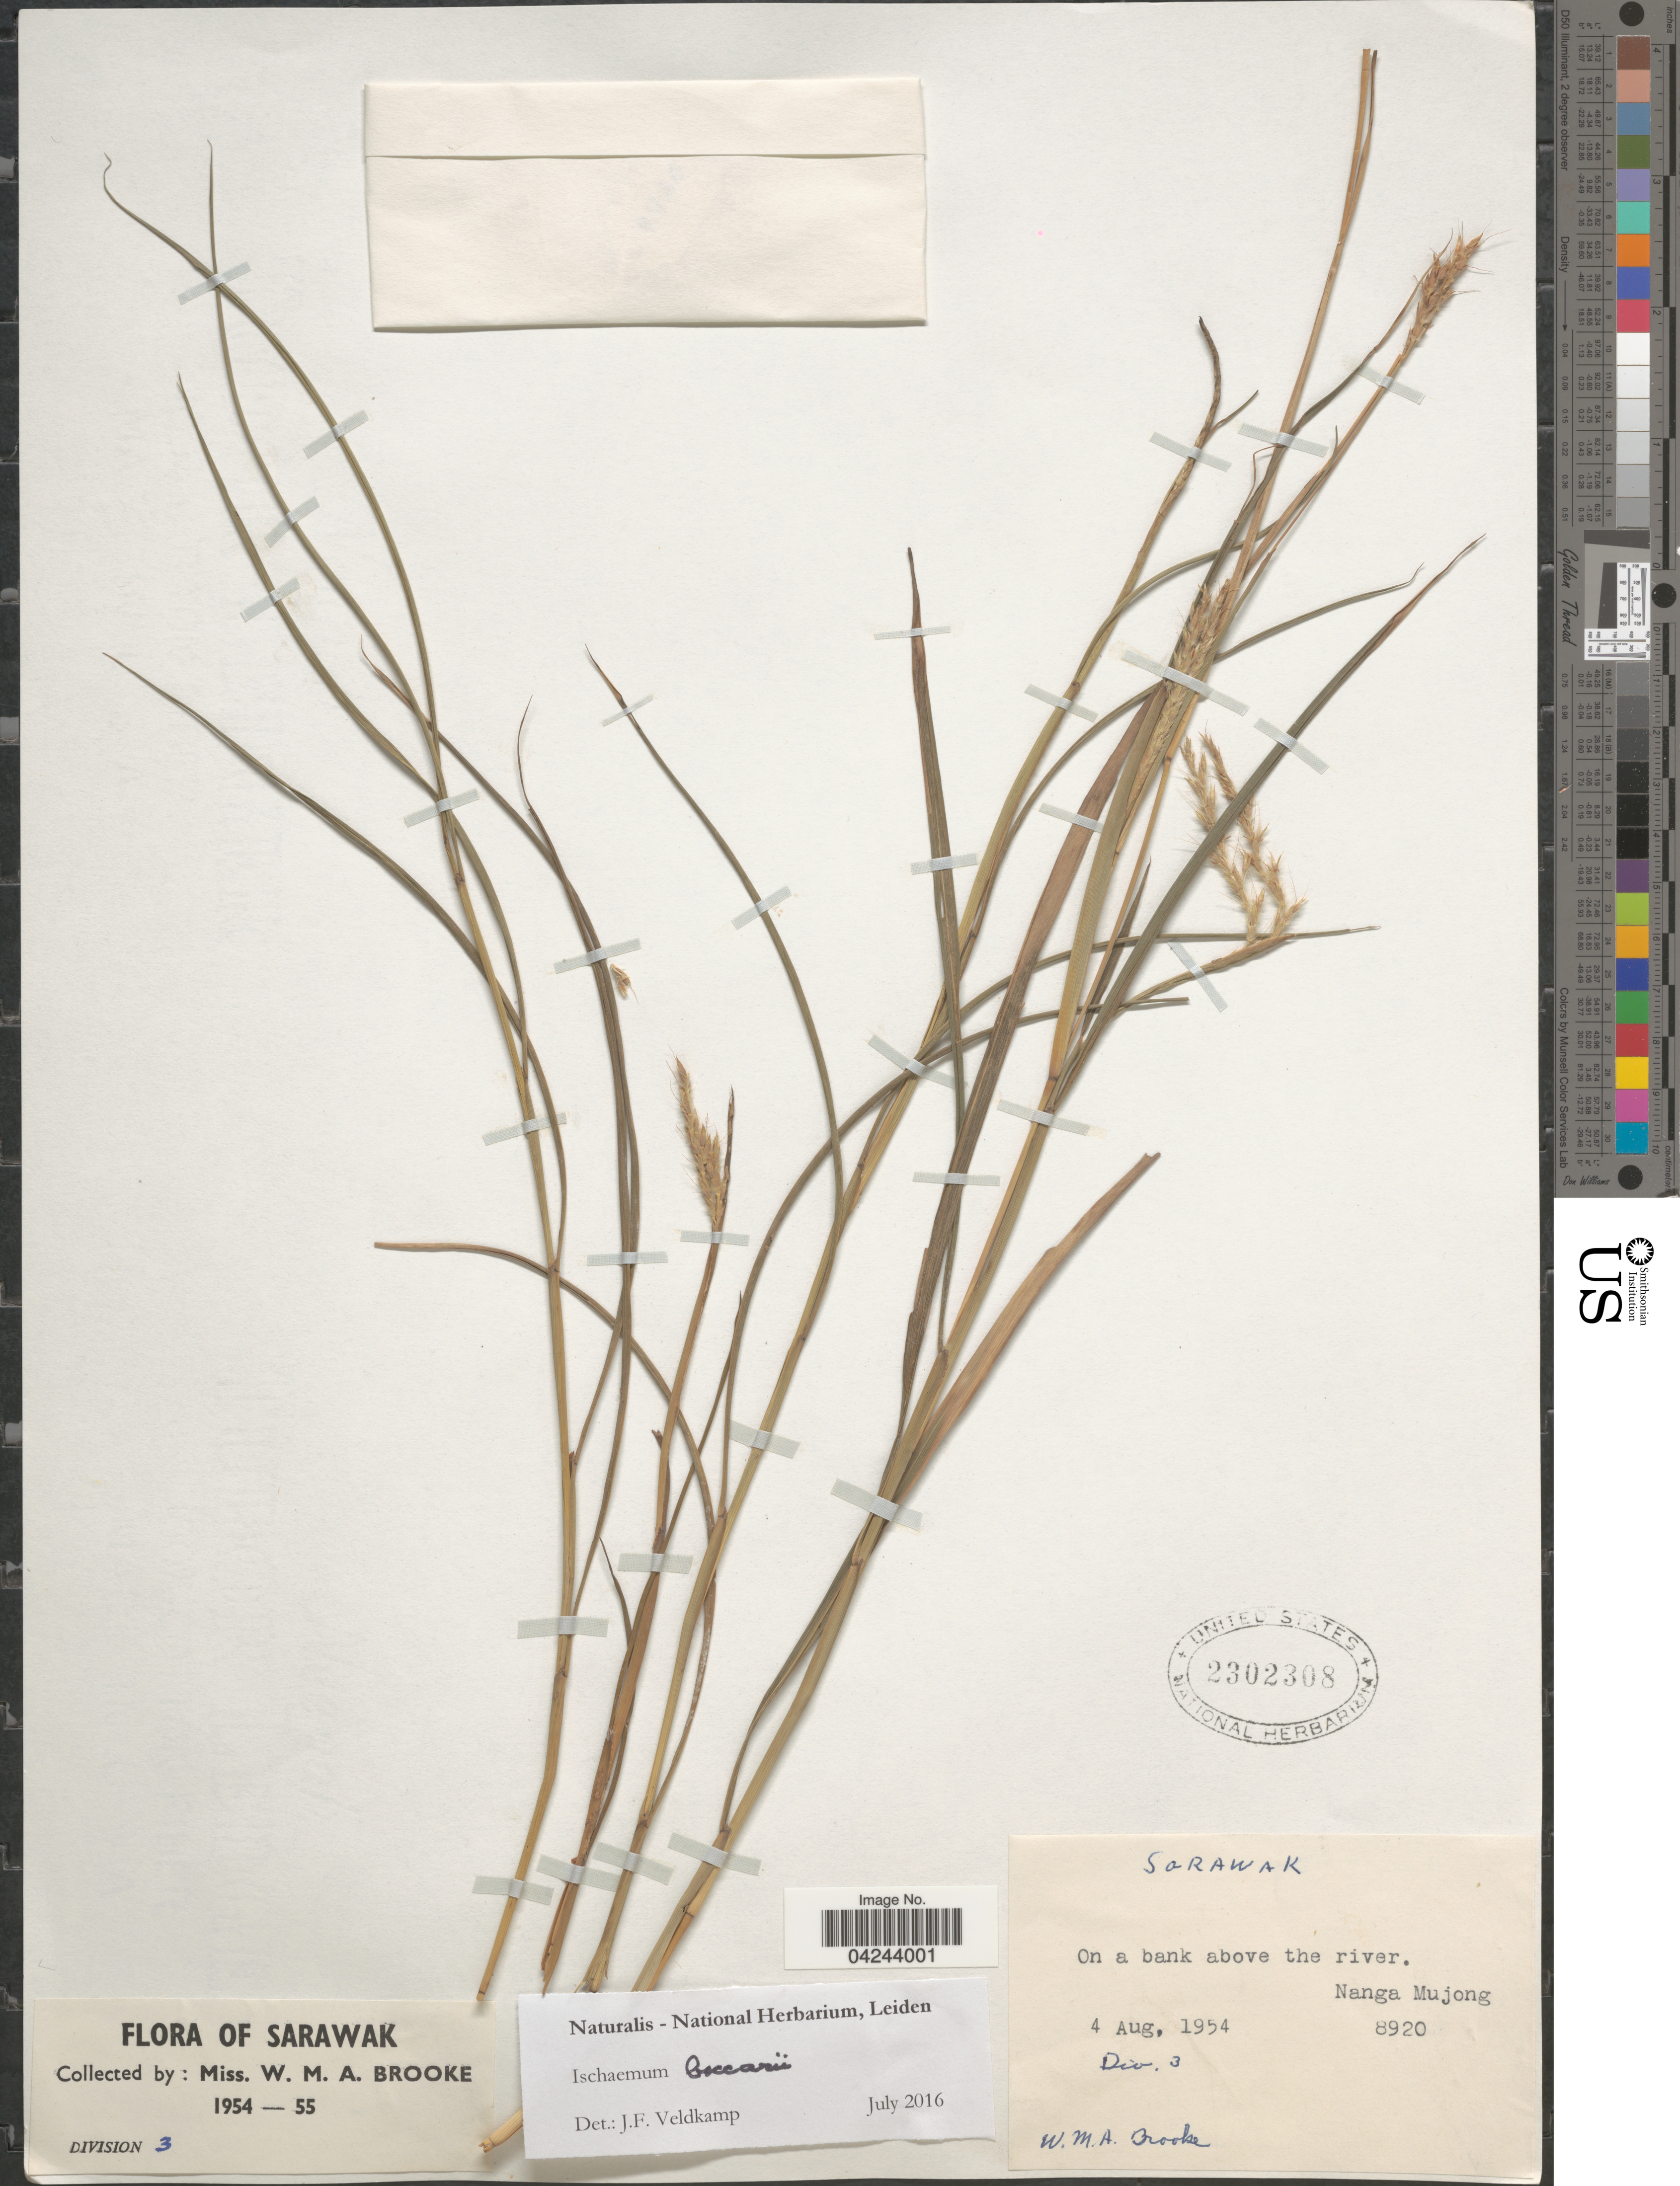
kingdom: Plantae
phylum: Tracheophyta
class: Liliopsida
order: Poales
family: Poaceae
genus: Ischaemum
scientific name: Ischaemum sp.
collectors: W. Brooke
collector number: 8920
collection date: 1954-08-04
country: Malaysia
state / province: Sarawak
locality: On a bank above the river. Nanga Mujong.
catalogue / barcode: US 2302308